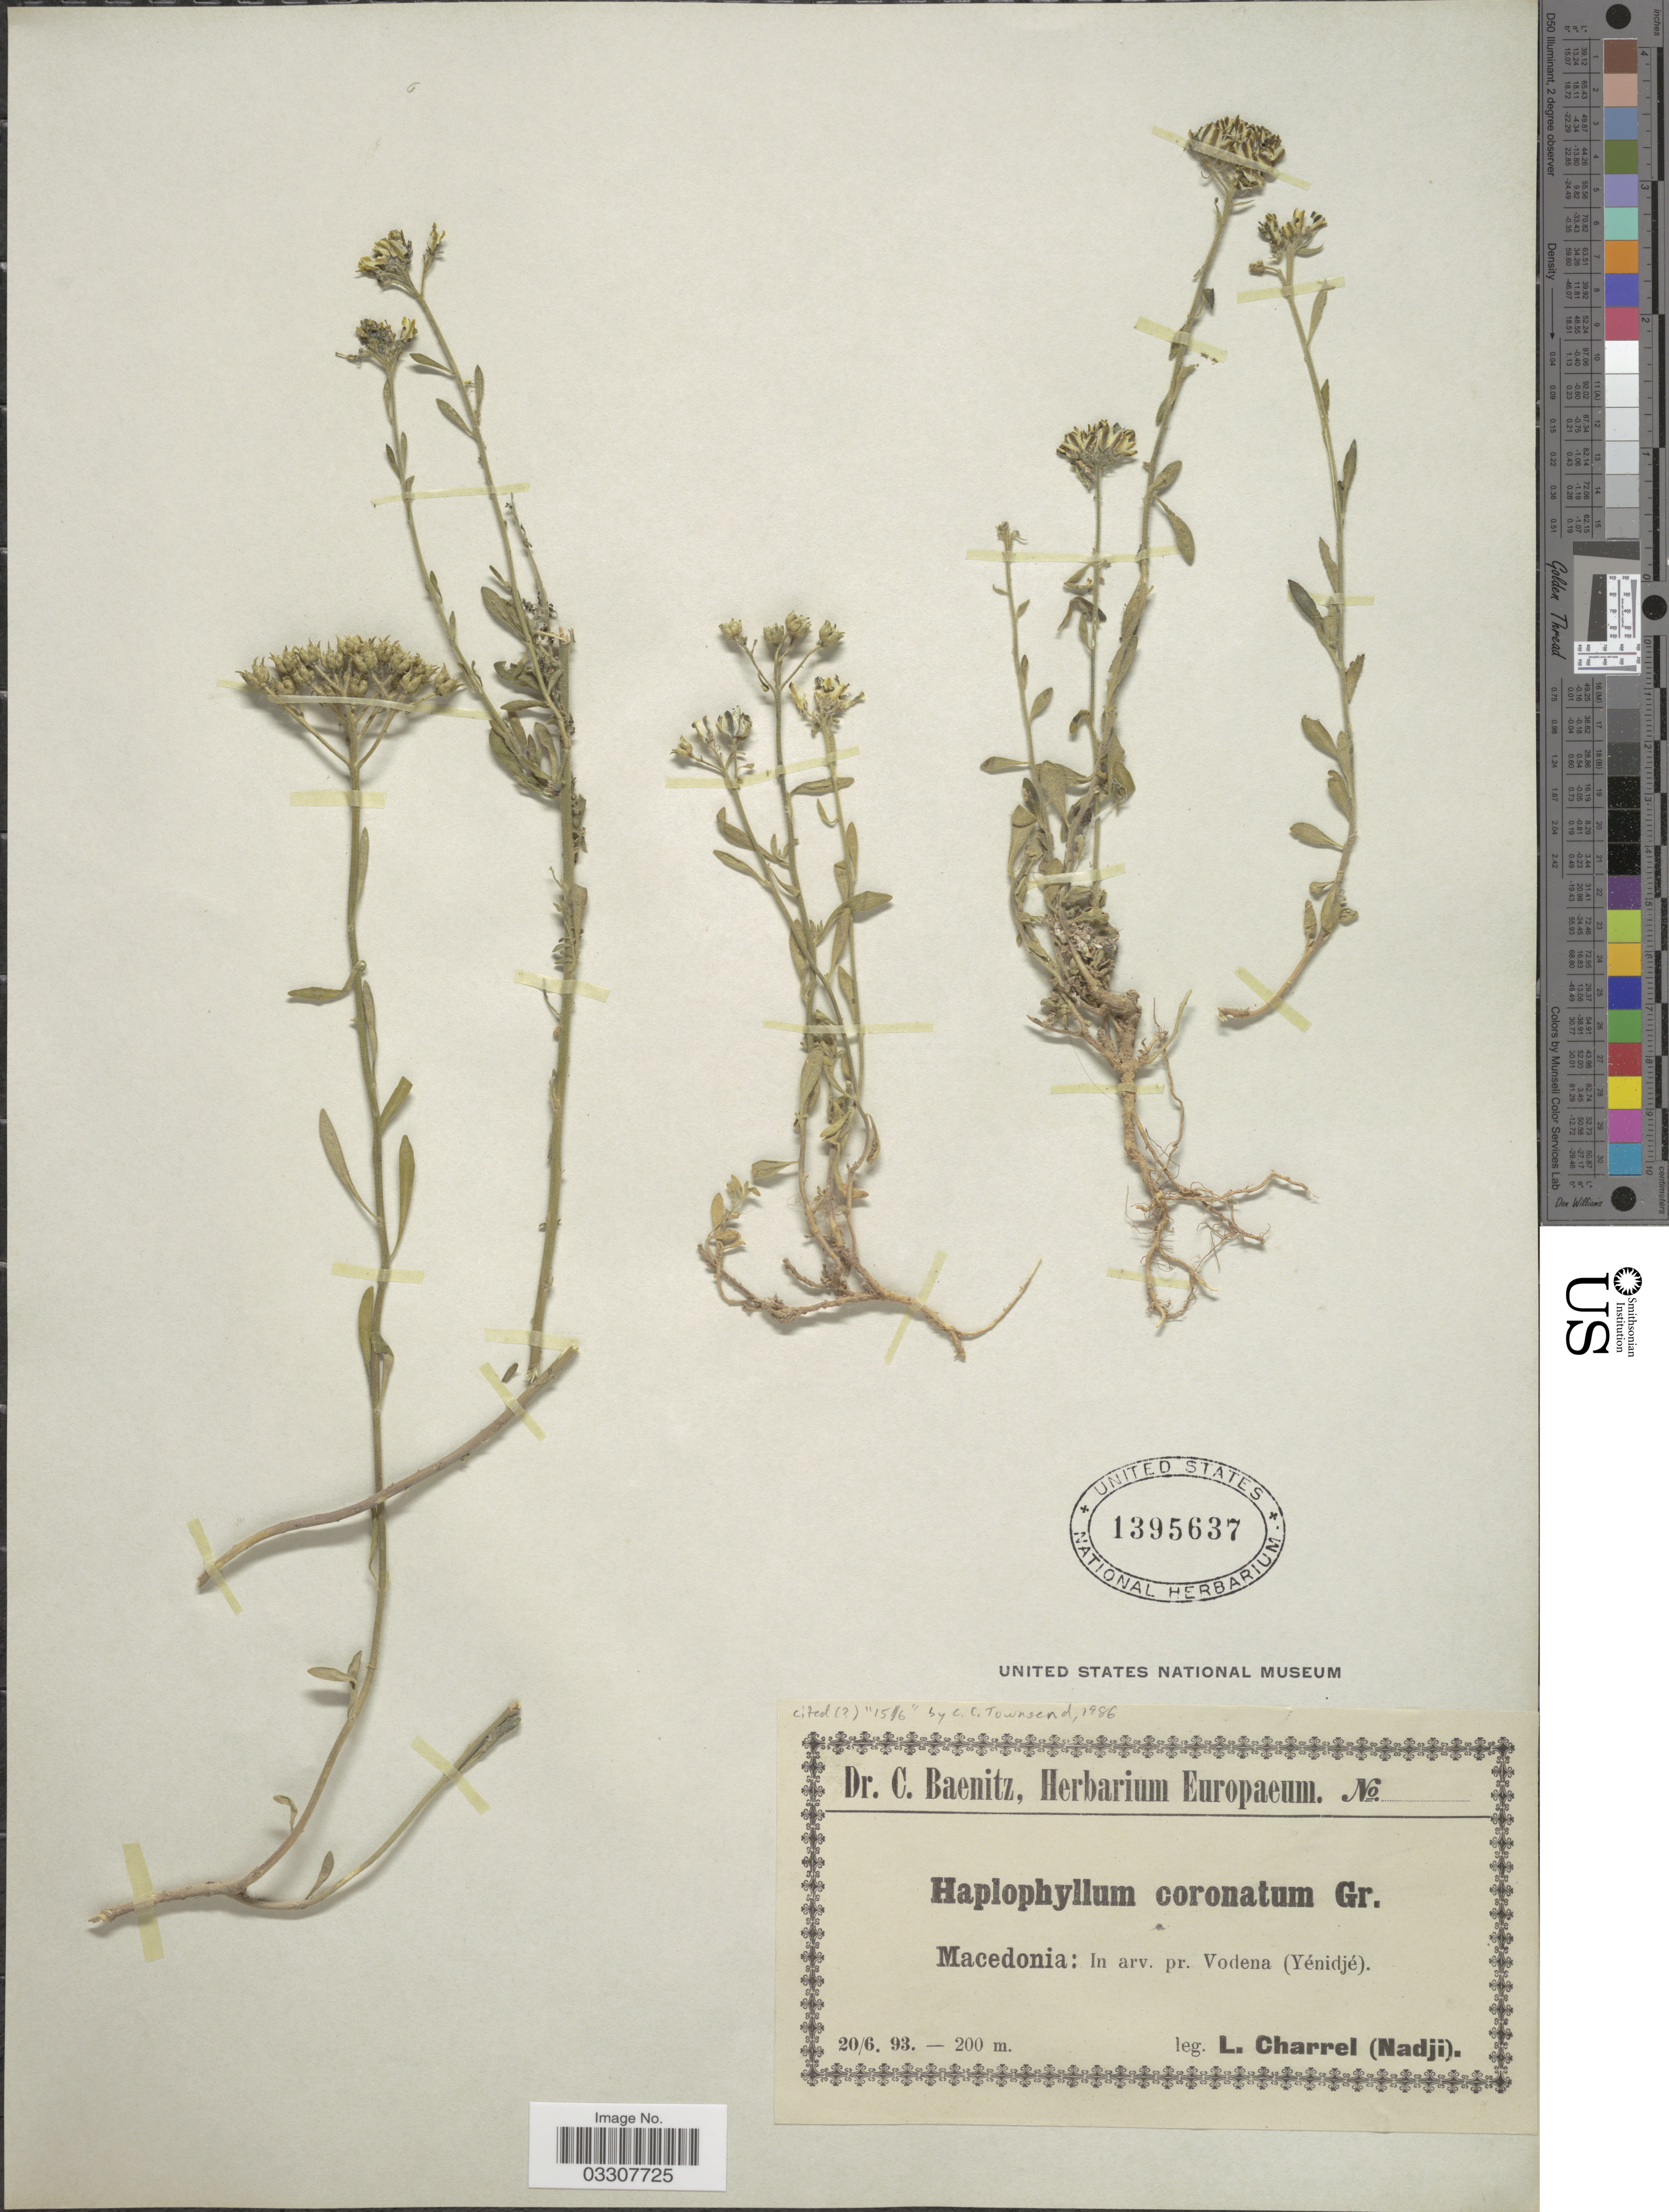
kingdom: Plantae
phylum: Tracheophyta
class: Magnoliopsida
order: Sapindales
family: Rutaceae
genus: Haplophyllum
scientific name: Haplophyllum coonatum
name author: Griseb.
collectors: L. Charrel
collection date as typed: Transcribed d/m/y: 20/6/93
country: Greece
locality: Macedonia: In arv. pr. Vodena (Yénidjé).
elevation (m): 200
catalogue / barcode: US 1395637